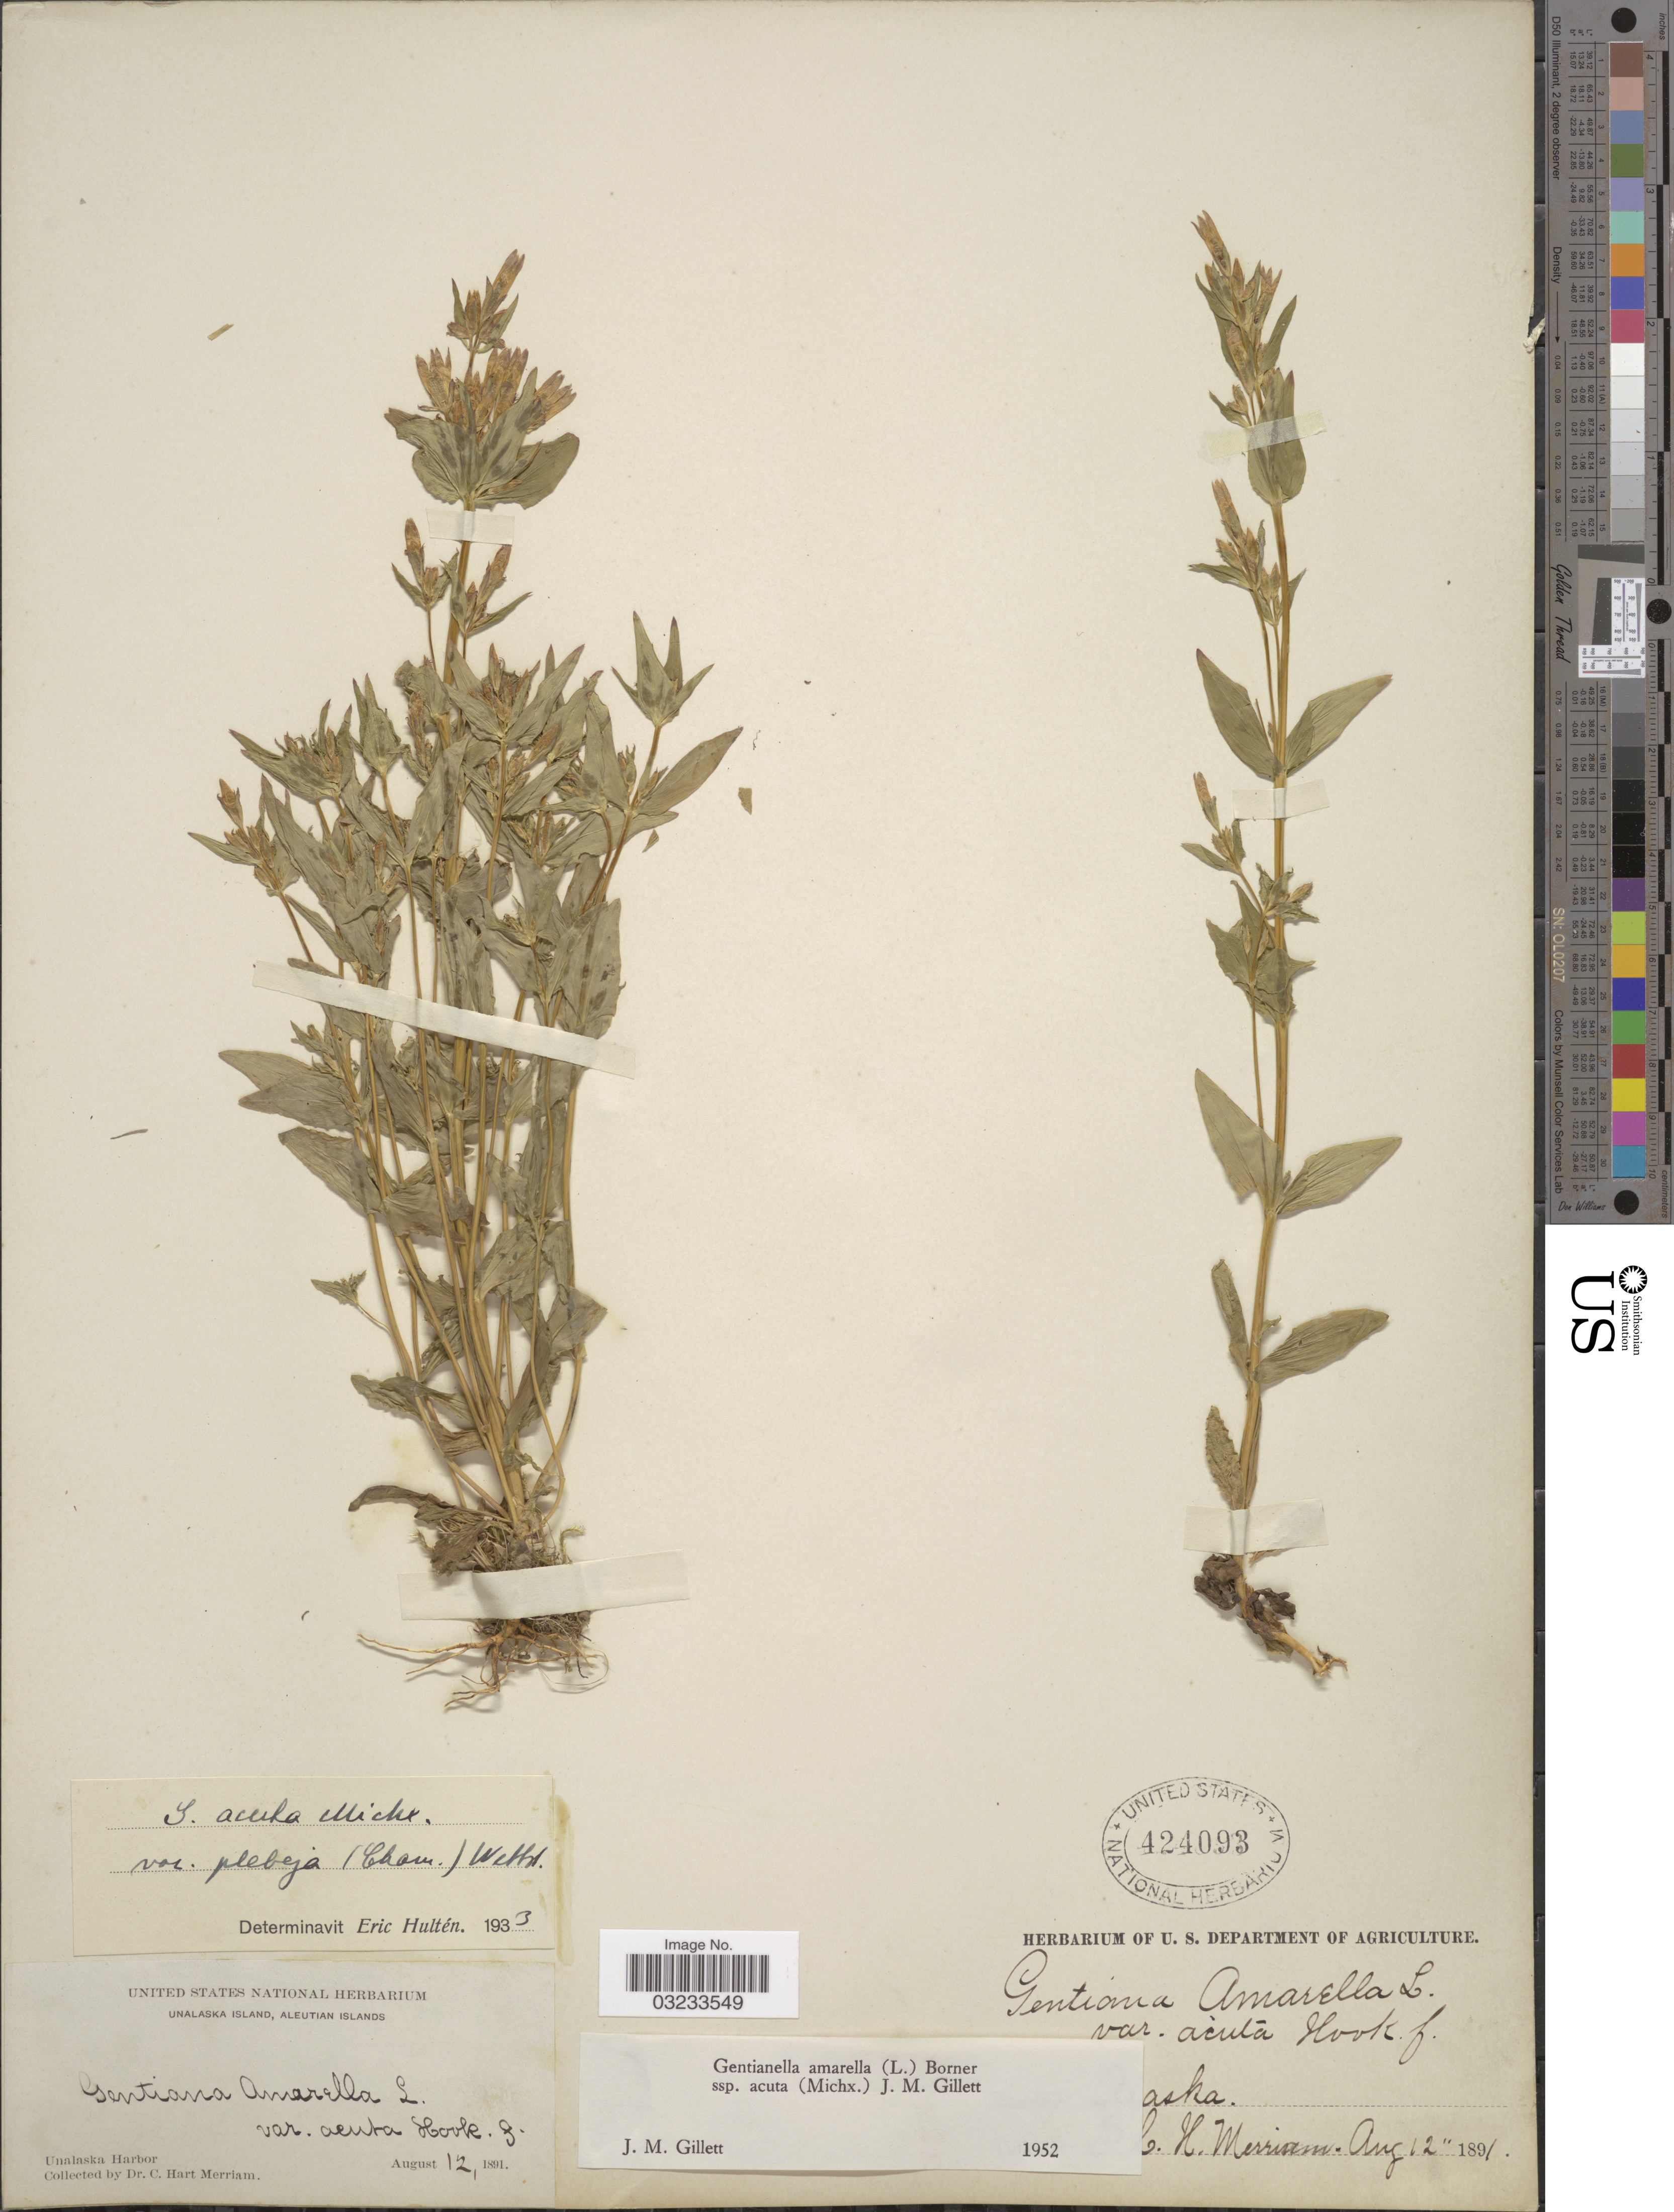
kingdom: Plantae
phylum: Tracheophyta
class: Magnoliopsida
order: Gentianales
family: Gentianaceae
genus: Gentiana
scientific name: Gentiana acuta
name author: Michx.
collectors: C. Merriam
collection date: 1891-08-12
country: United States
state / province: Alaska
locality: Unalaska Island, Aleutian Islands. Unalaska Harbor.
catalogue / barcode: US 424093